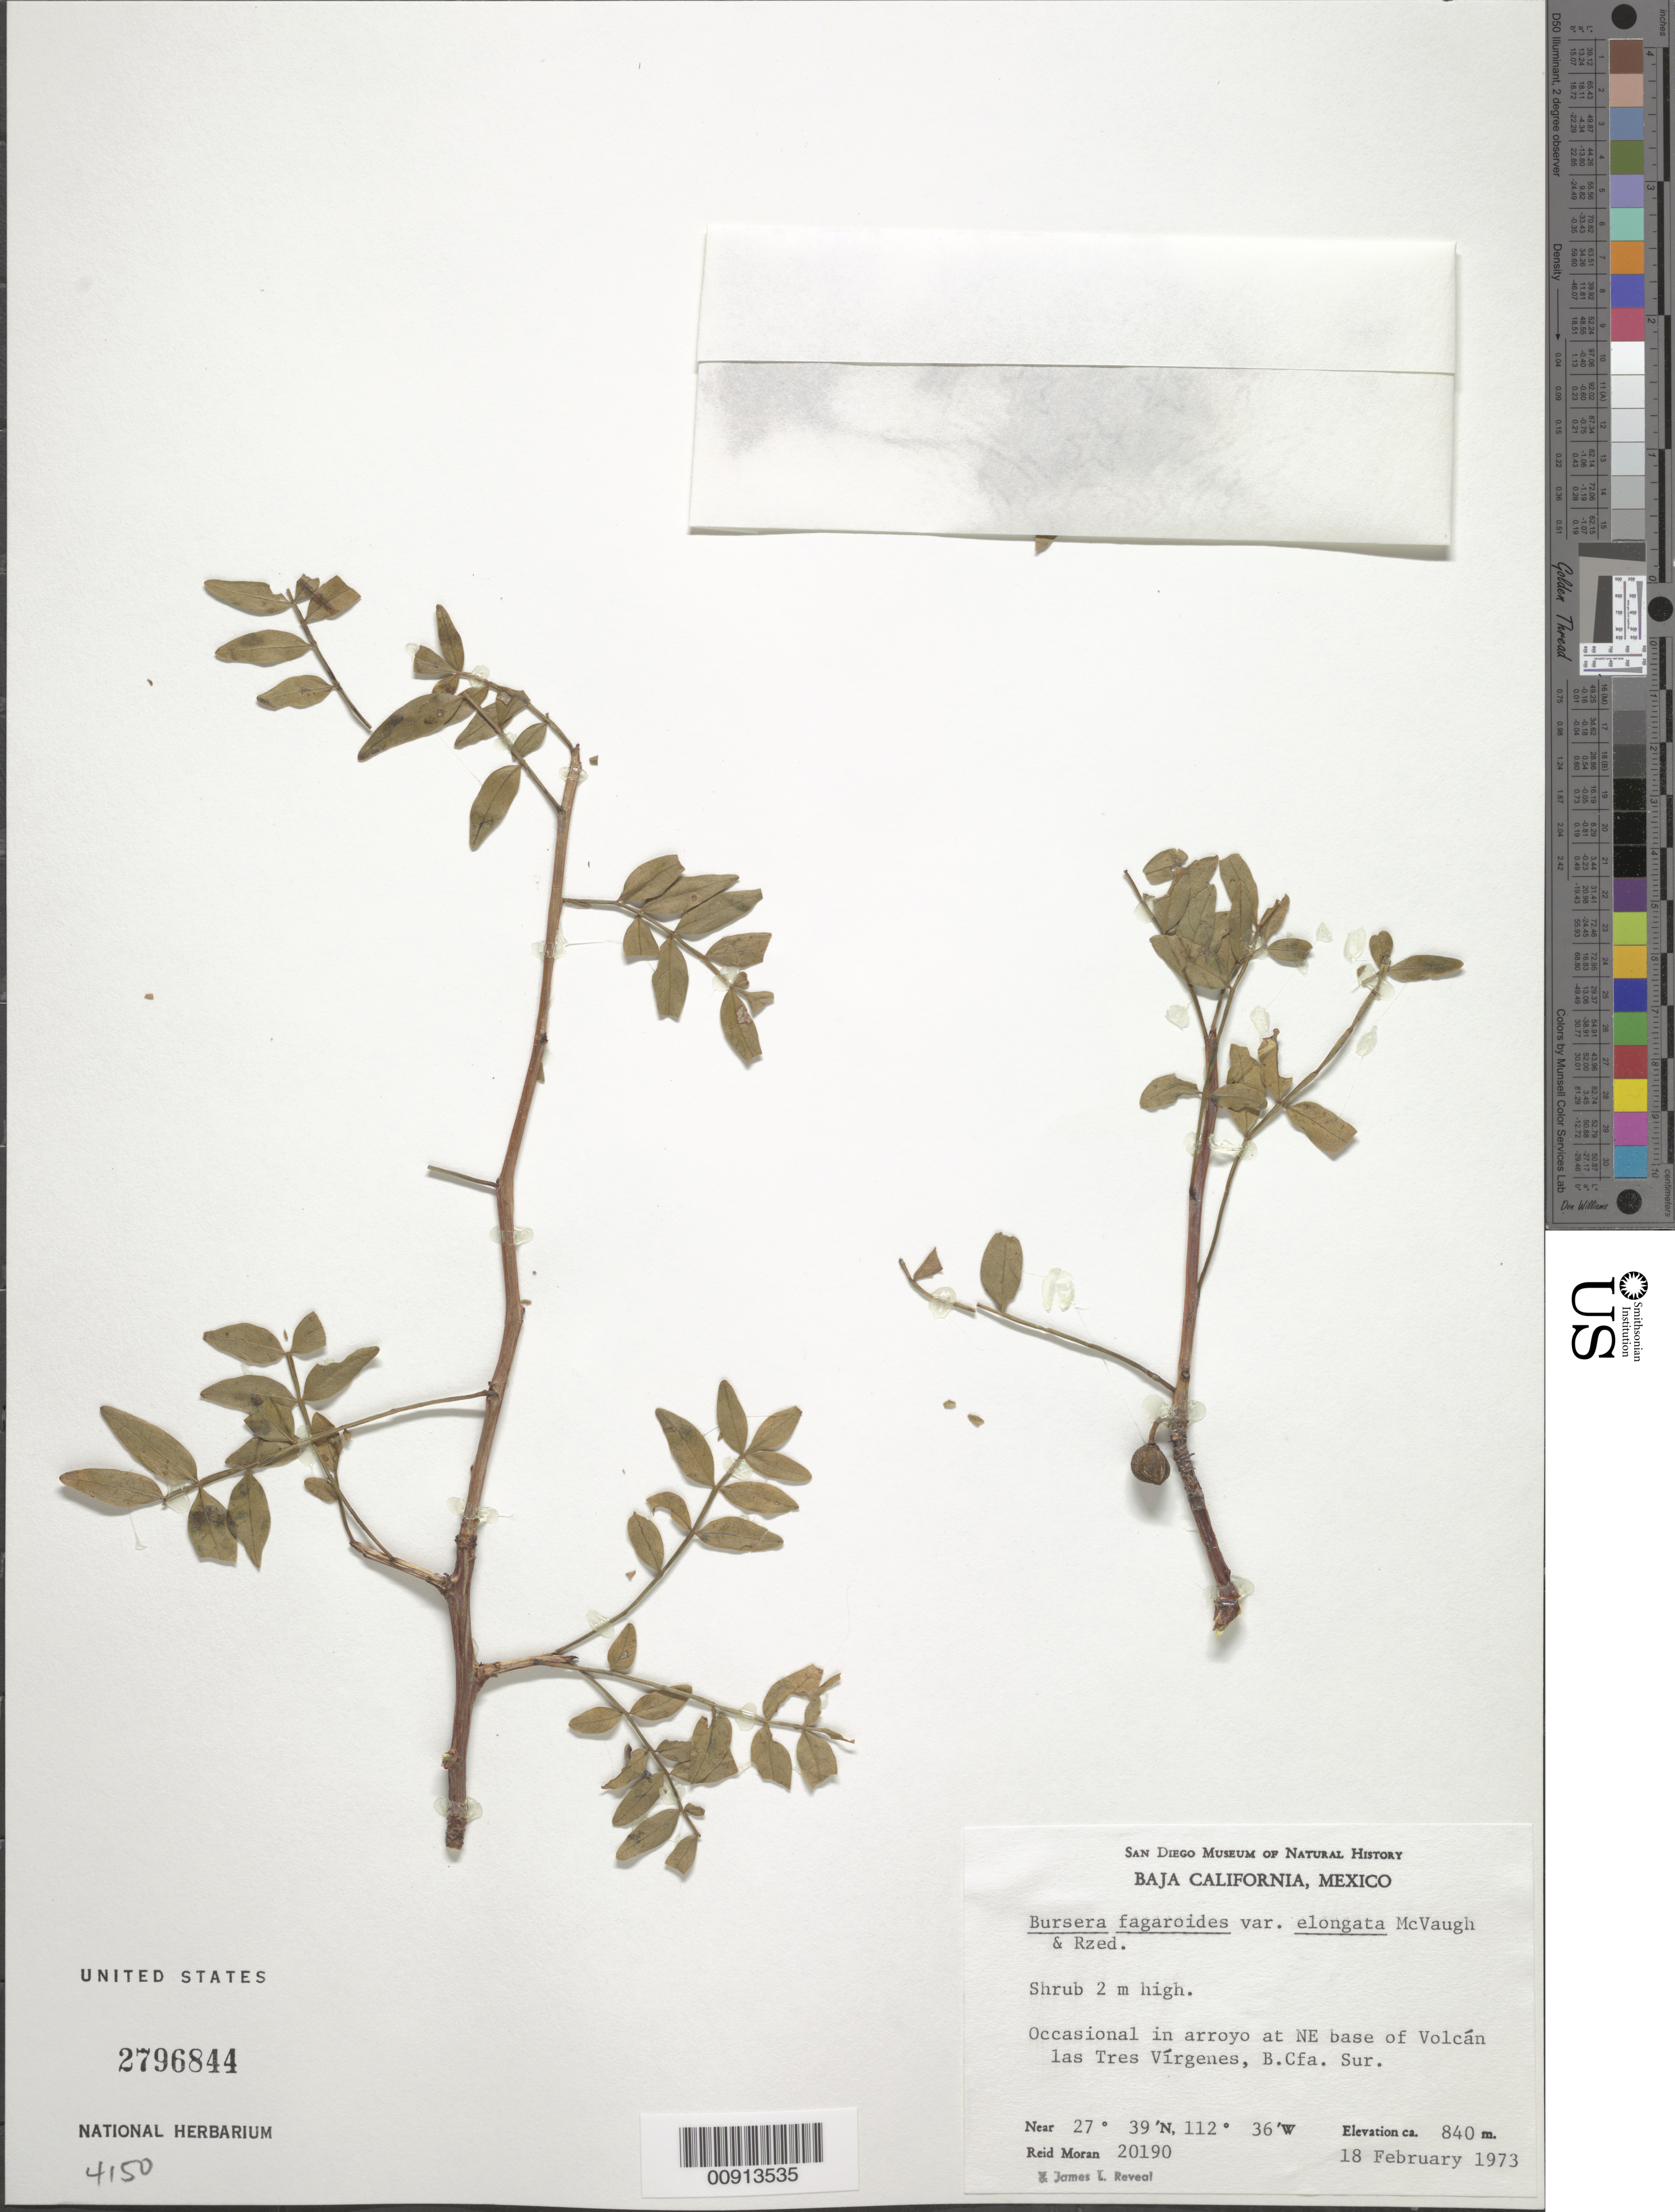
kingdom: Plantae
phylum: Tracheophyta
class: Magnoliopsida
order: Sapindales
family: Burseraceae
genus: Bursera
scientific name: Bursera fagaroides var. elongata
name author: (Kunth) Engl.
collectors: R. V. Moran & J. L. Reveal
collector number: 20190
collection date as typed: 18 Feb 1973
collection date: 1973-02-18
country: Mexico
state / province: Baja California Sur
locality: At NE base of Volcán las Tres Vírgenes, Baja California Sur.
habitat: In arroyo.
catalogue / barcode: US 2796844